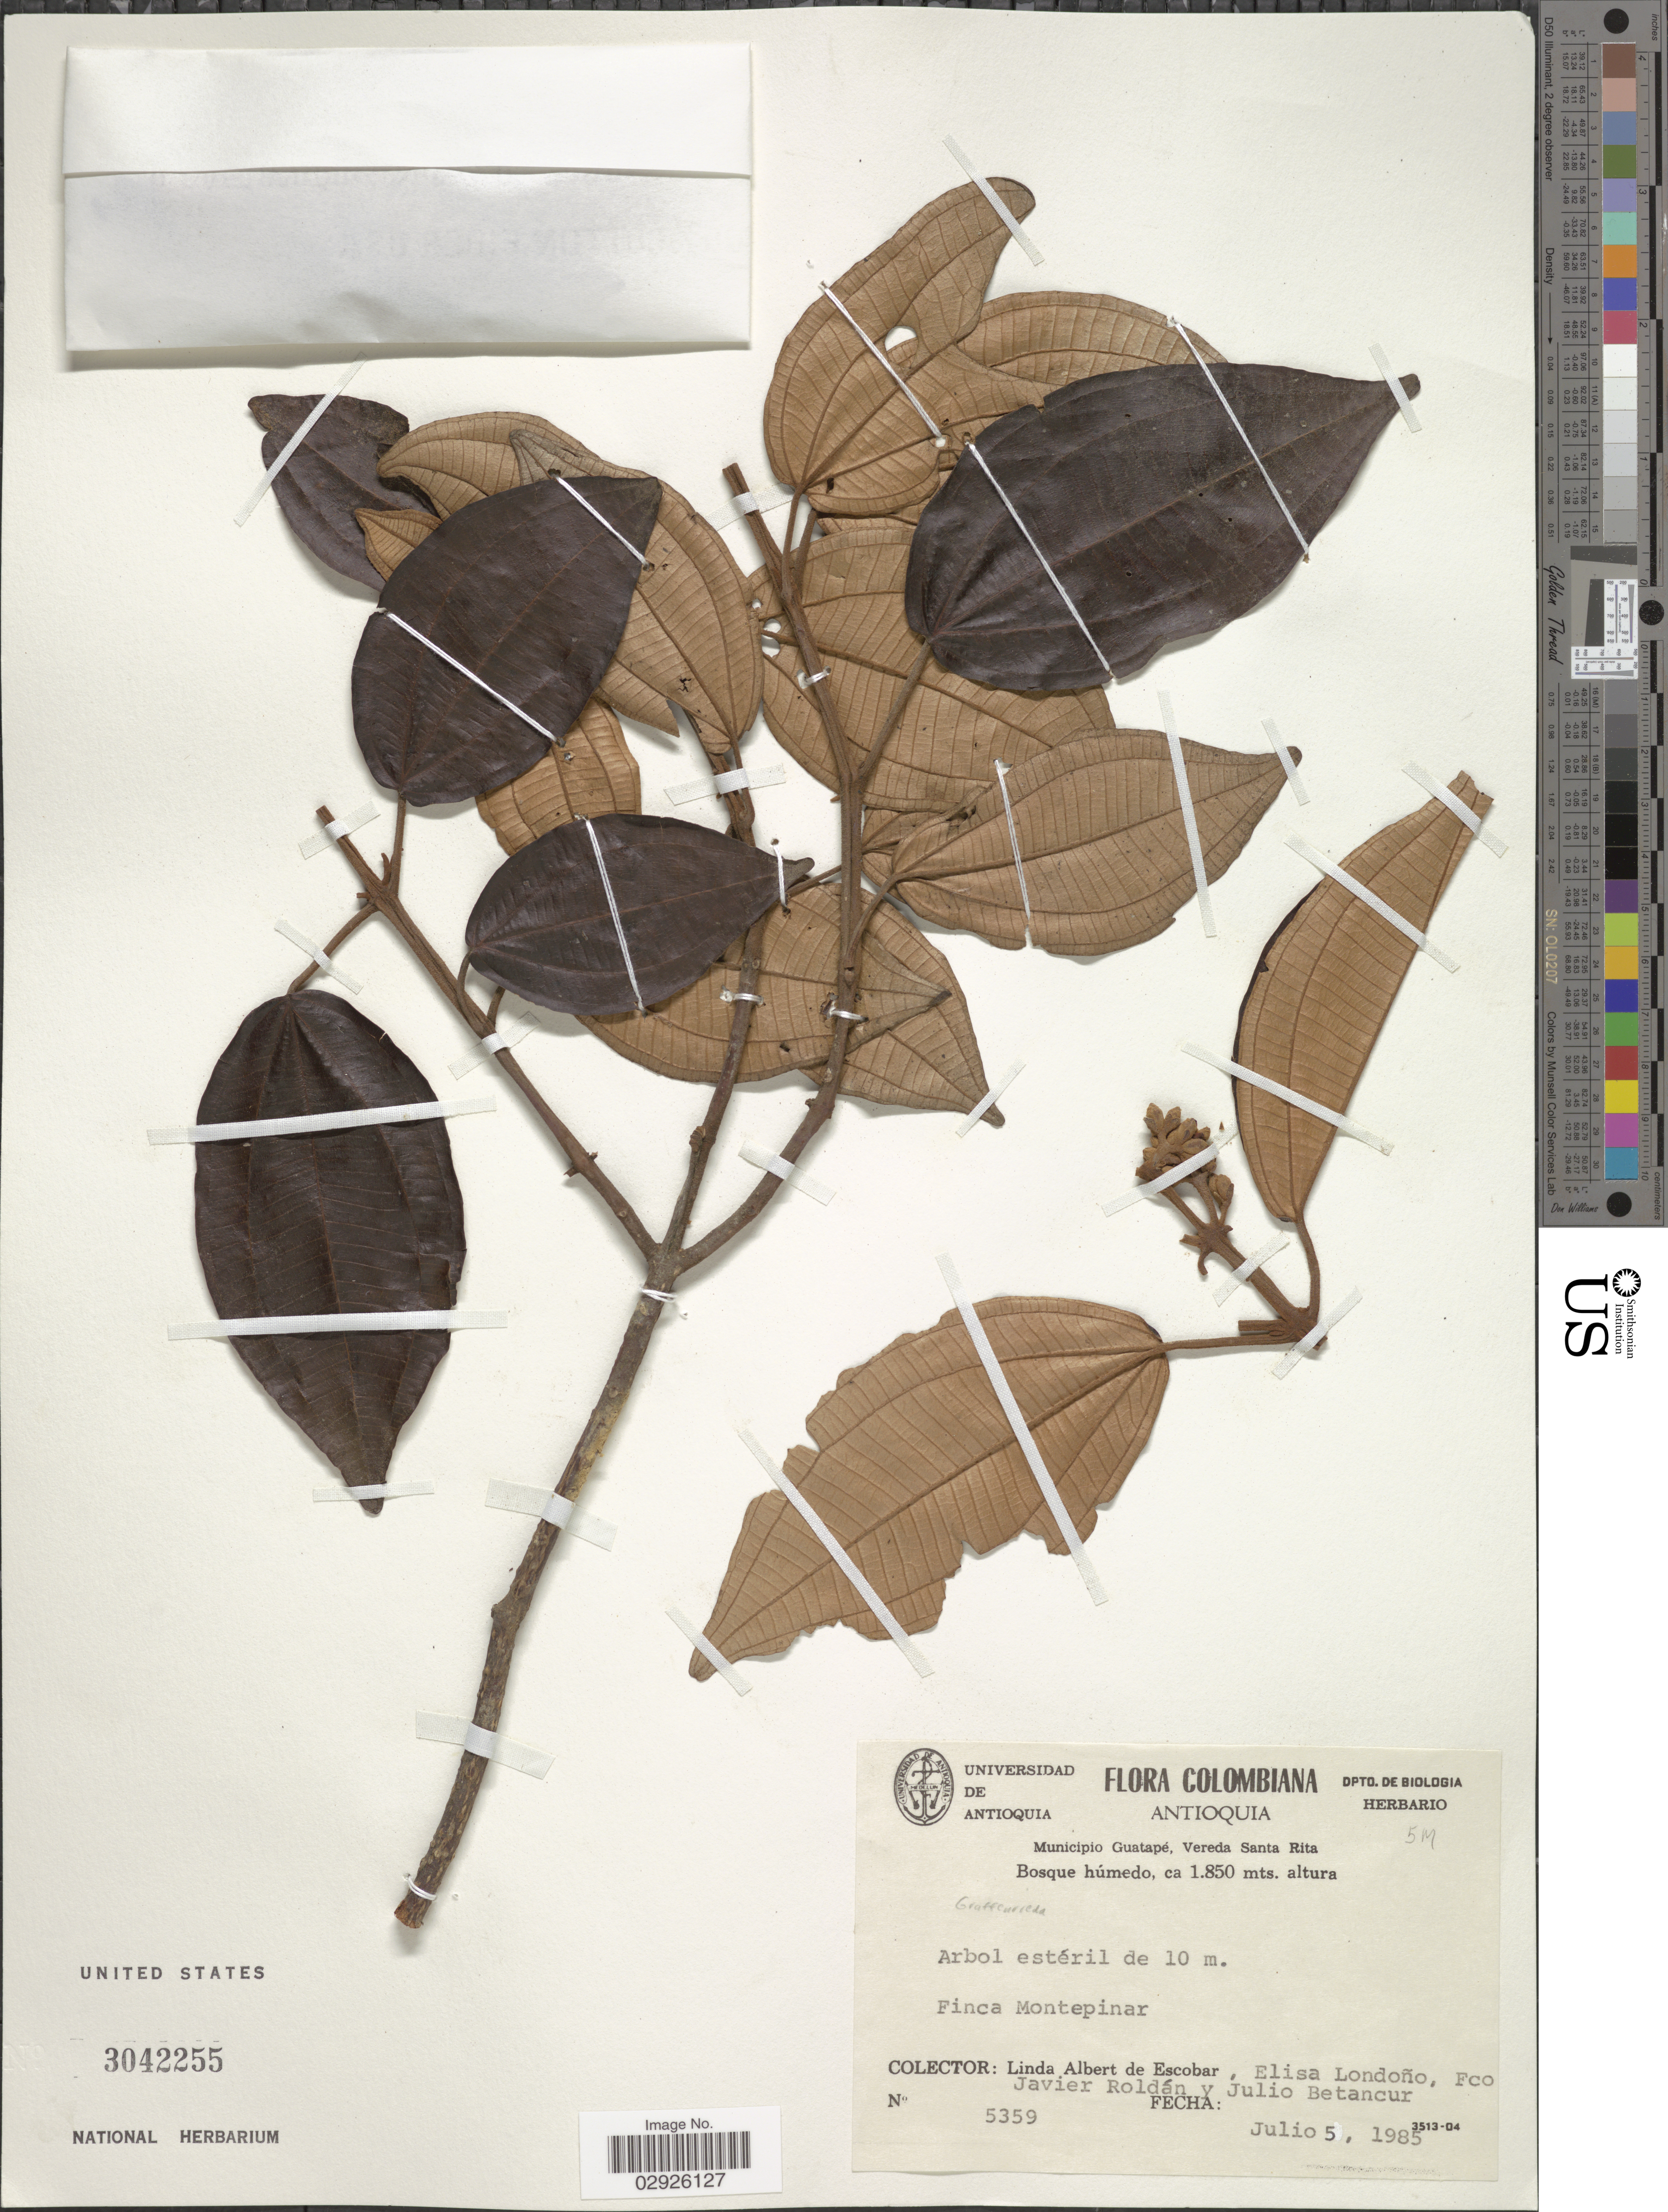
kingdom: Plantae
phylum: Tracheophyta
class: Magnoliopsida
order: Myrtales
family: Melastomataceae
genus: Graffenrieda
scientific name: Graffenrieda sp.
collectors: L. K. de Escobar, E. Londono, F. J. Roldán & J. Betancur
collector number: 5359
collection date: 1985-07-05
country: Colombia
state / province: Antioquia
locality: Municipio Guatapé, Vereda Santa Rita. Finca Montepinar.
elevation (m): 1850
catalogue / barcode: US 3042255